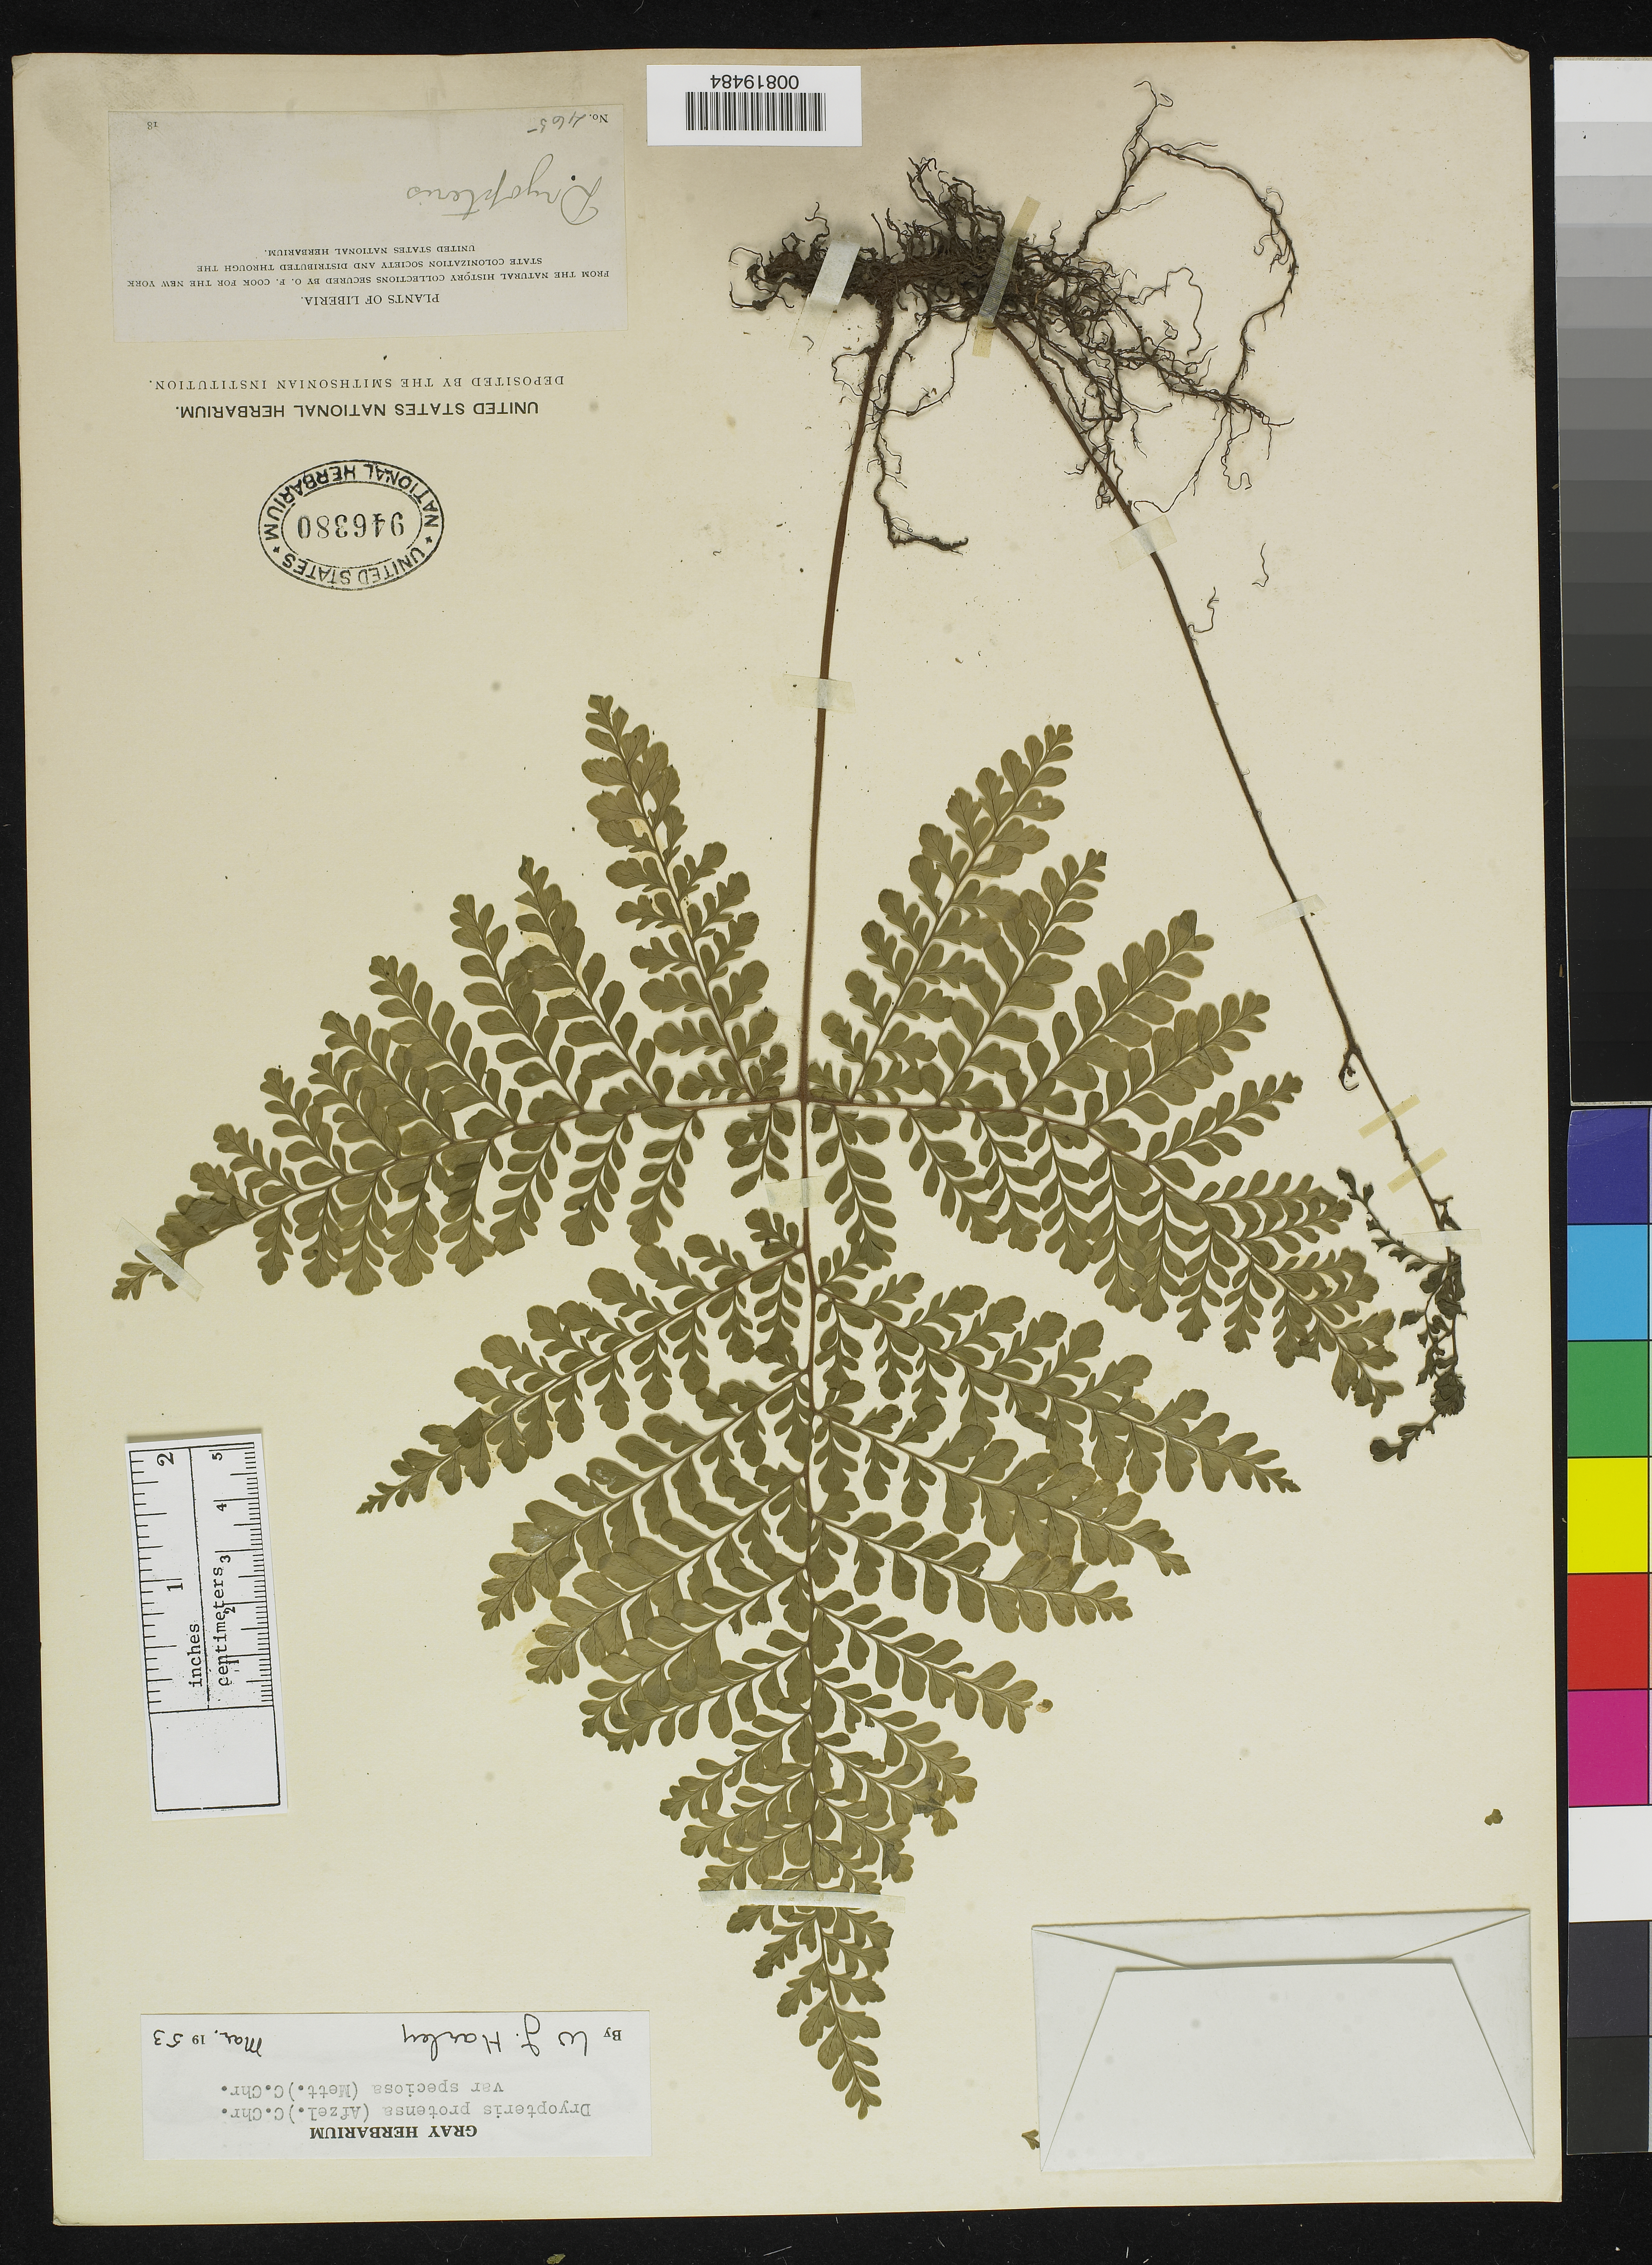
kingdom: Plantae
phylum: Tracheophyta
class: Polypodiopsida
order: Polypodiales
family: Tectariaceae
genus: Triplophyllum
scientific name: Triplophyllum speciosum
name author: (Mett. ex Kuhn)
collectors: O. F. Cook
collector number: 465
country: Liberia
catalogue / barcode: US 946380